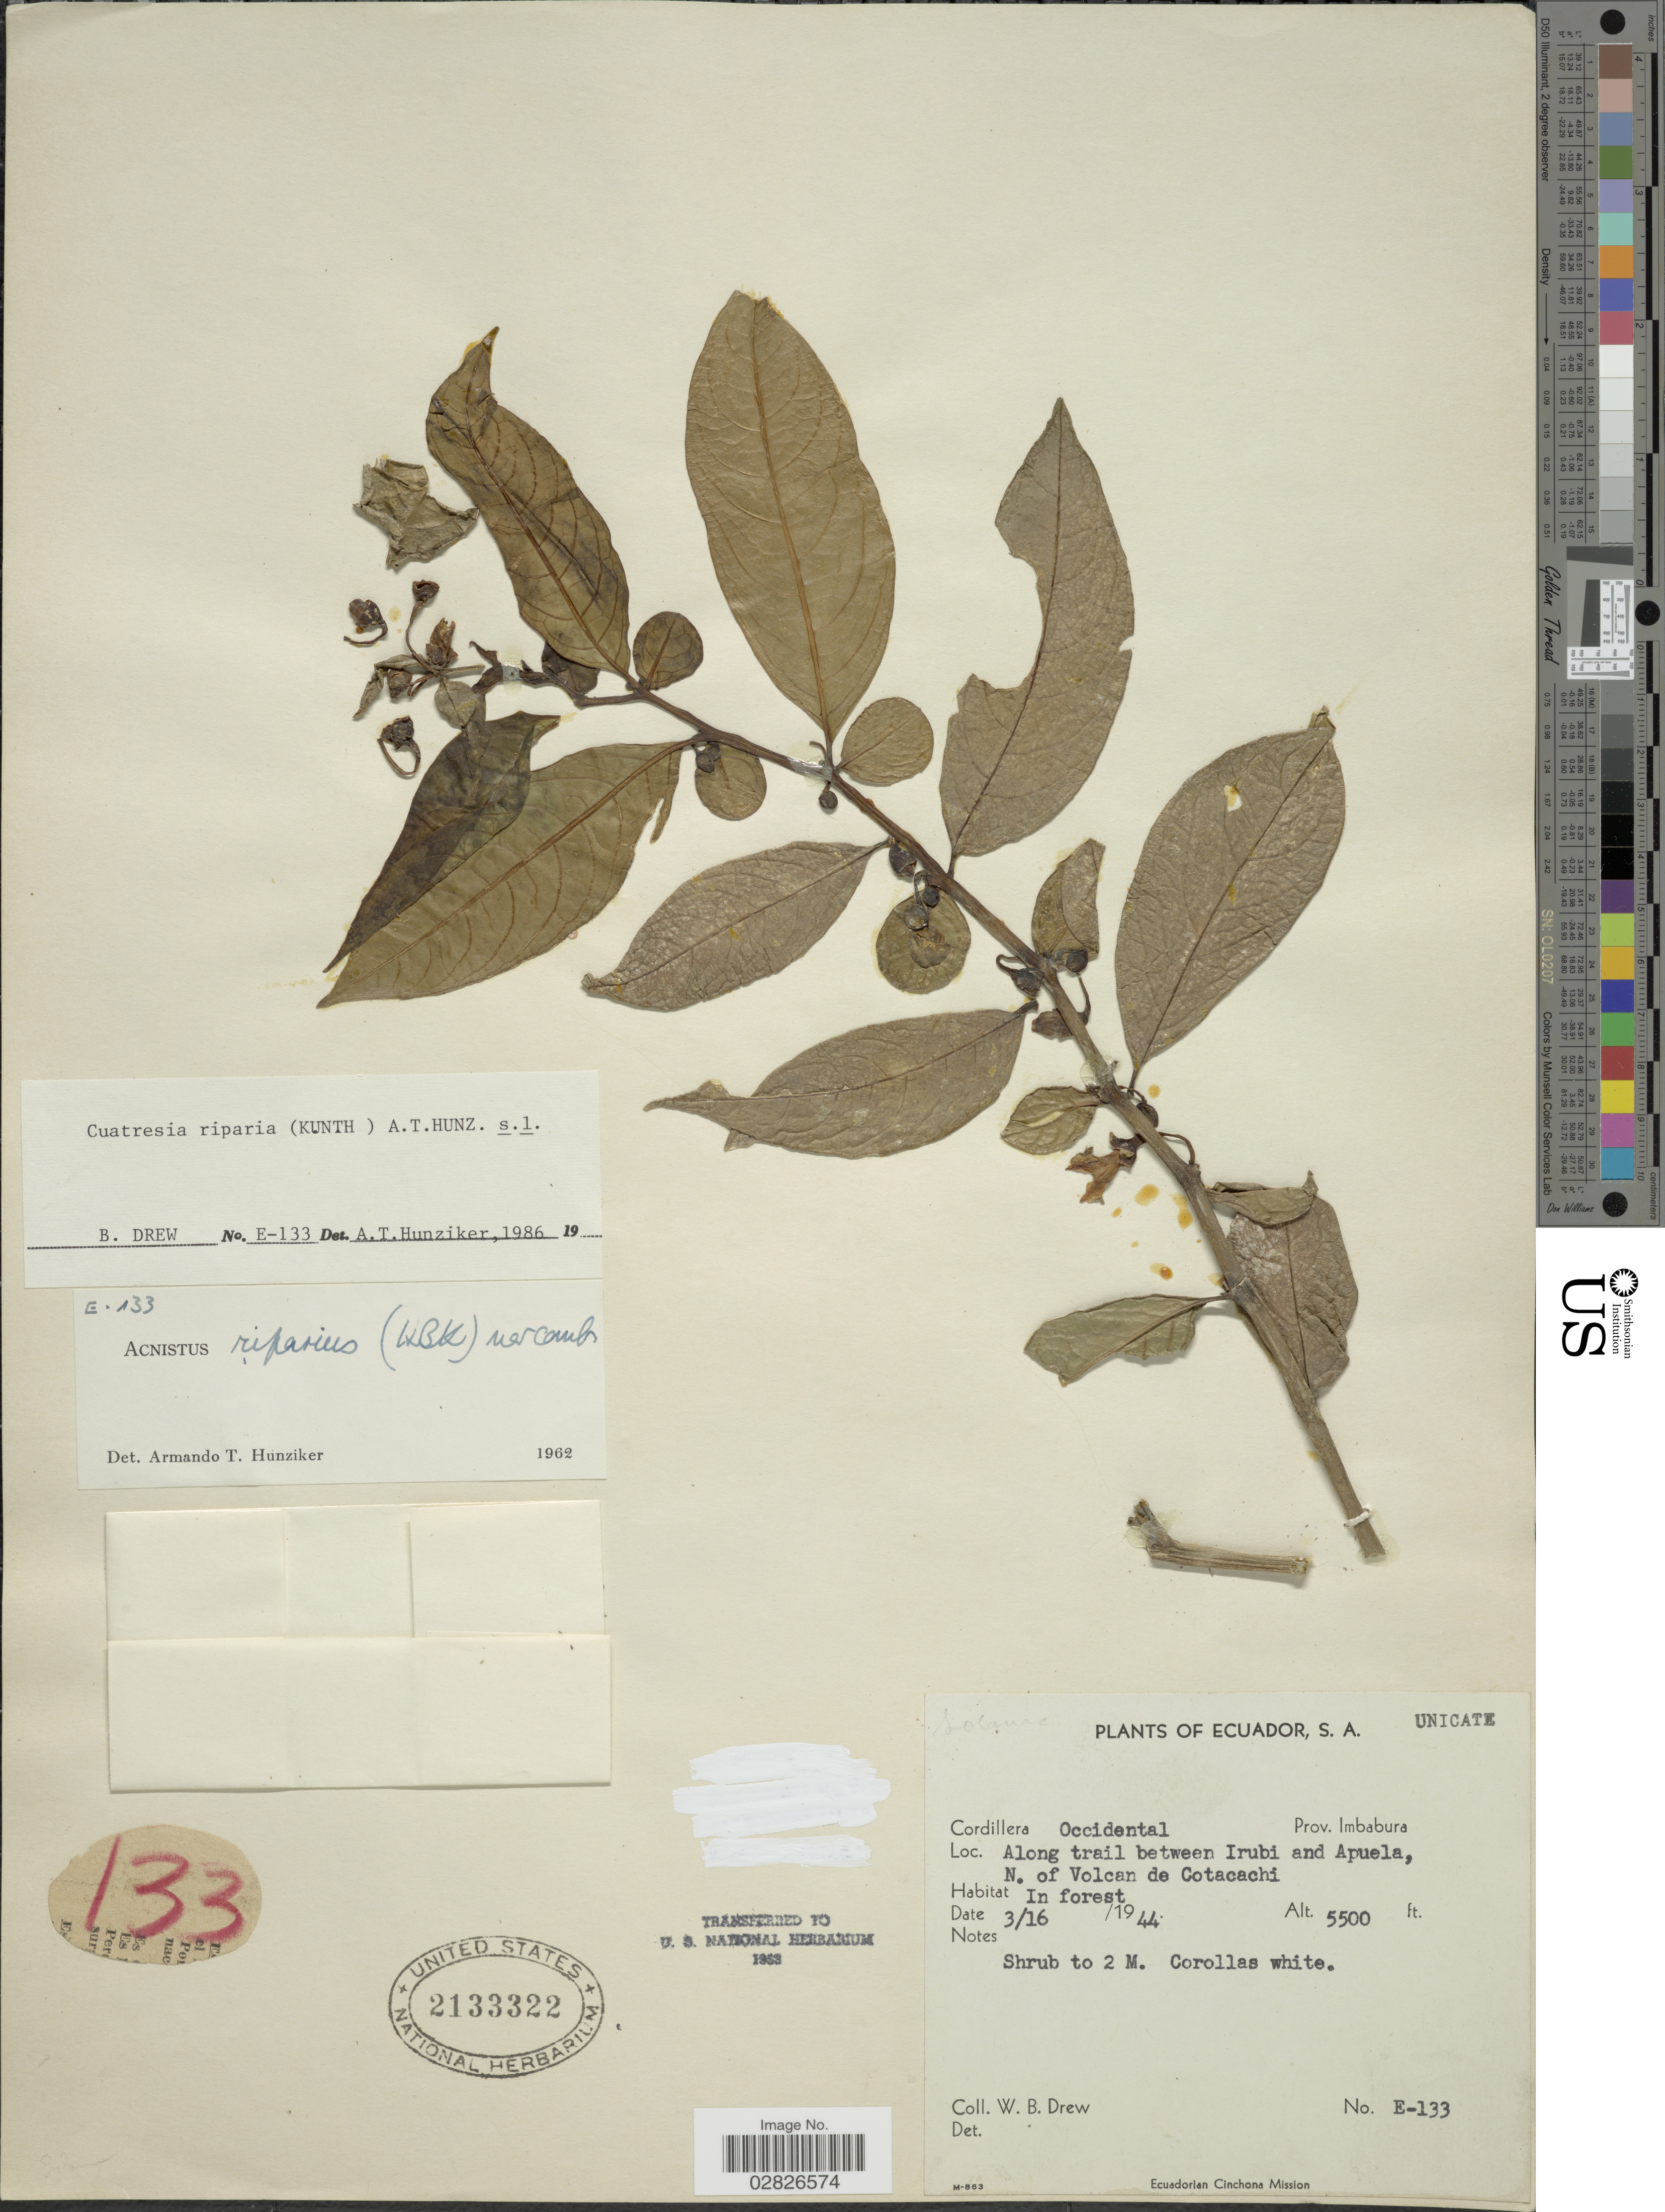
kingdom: Plantae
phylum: Tracheophyta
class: Magnoliopsida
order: Solanales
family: Solanaceae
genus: Cuatresia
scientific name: Cuatresia riparia var. riparia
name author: (Kunth) Hunz.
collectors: W. B. Drew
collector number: E-133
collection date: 1944-03-16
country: Ecuador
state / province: Imbabura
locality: Cordillera Occidental, Prov. Imbabura, Along trail between Irubi and Apuela, N. of Volcan de Gotacachi.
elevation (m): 1676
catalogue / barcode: US 2133322